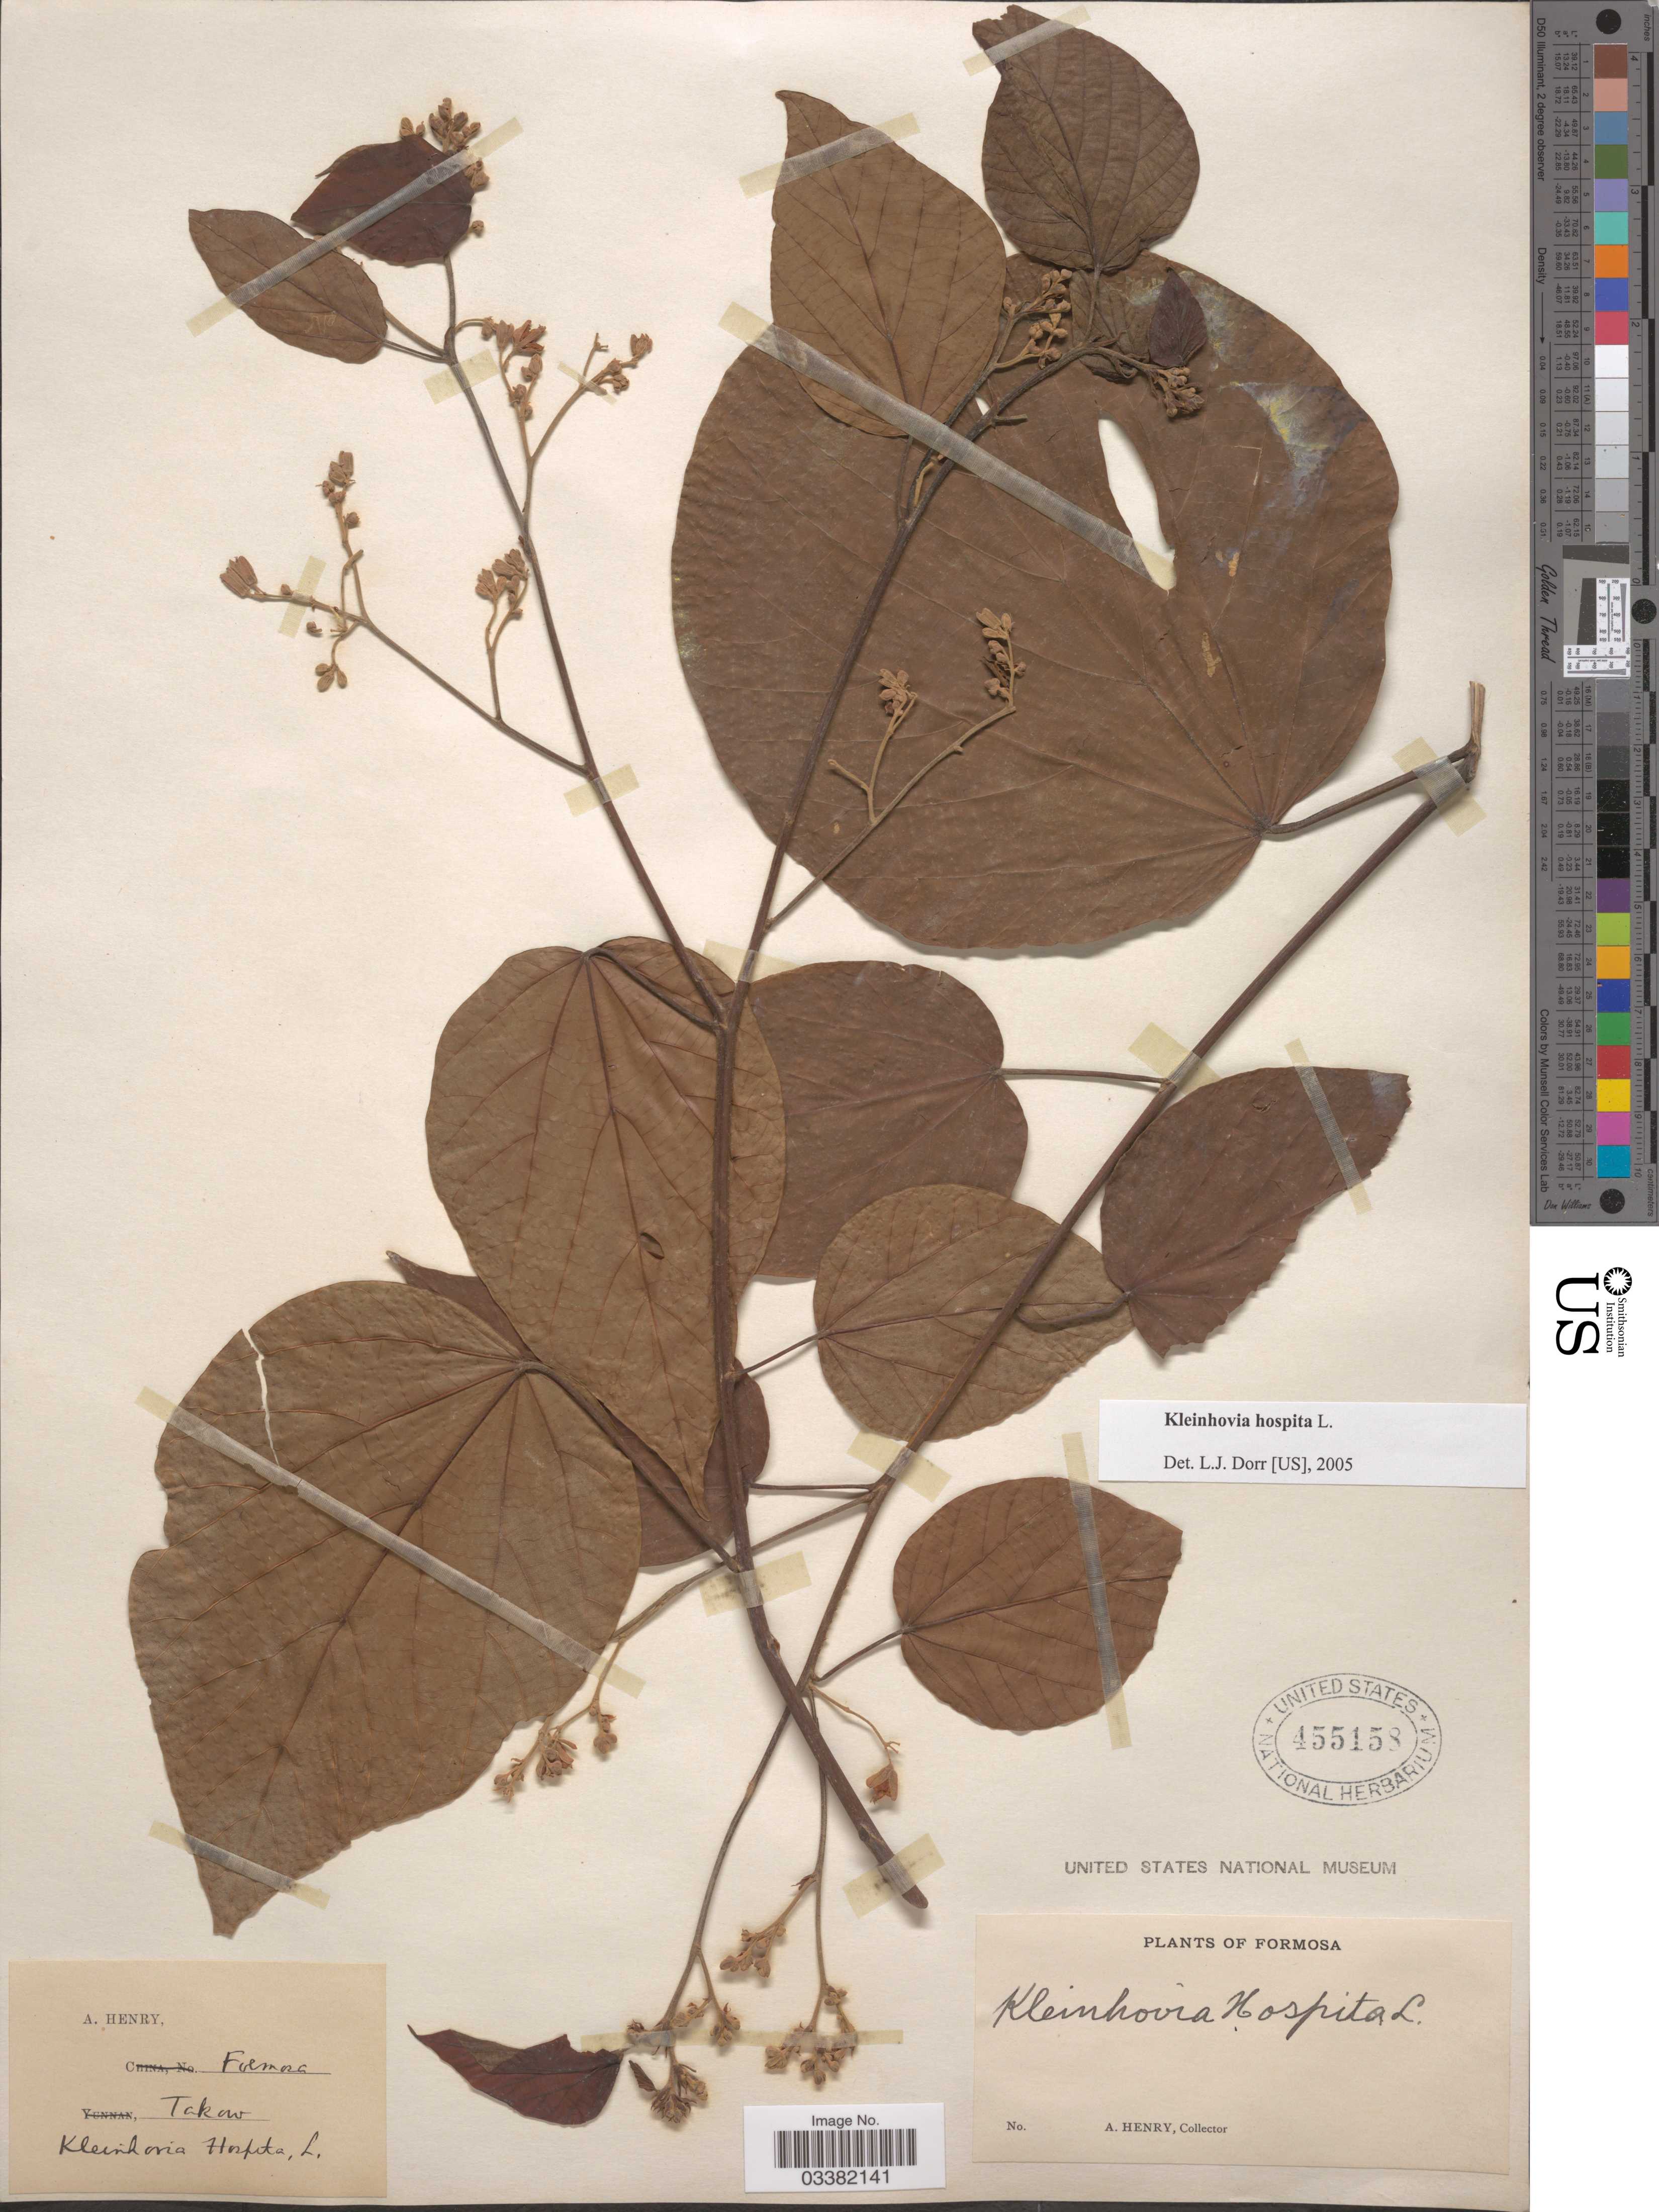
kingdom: Plantae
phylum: Tracheophyta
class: Magnoliopsida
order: Malvales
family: Malvaceae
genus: Kleinhovia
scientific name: Kleinhovia hospita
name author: L.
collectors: A. Henry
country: Taiwan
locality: Formosa. Takow.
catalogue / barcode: US 455158